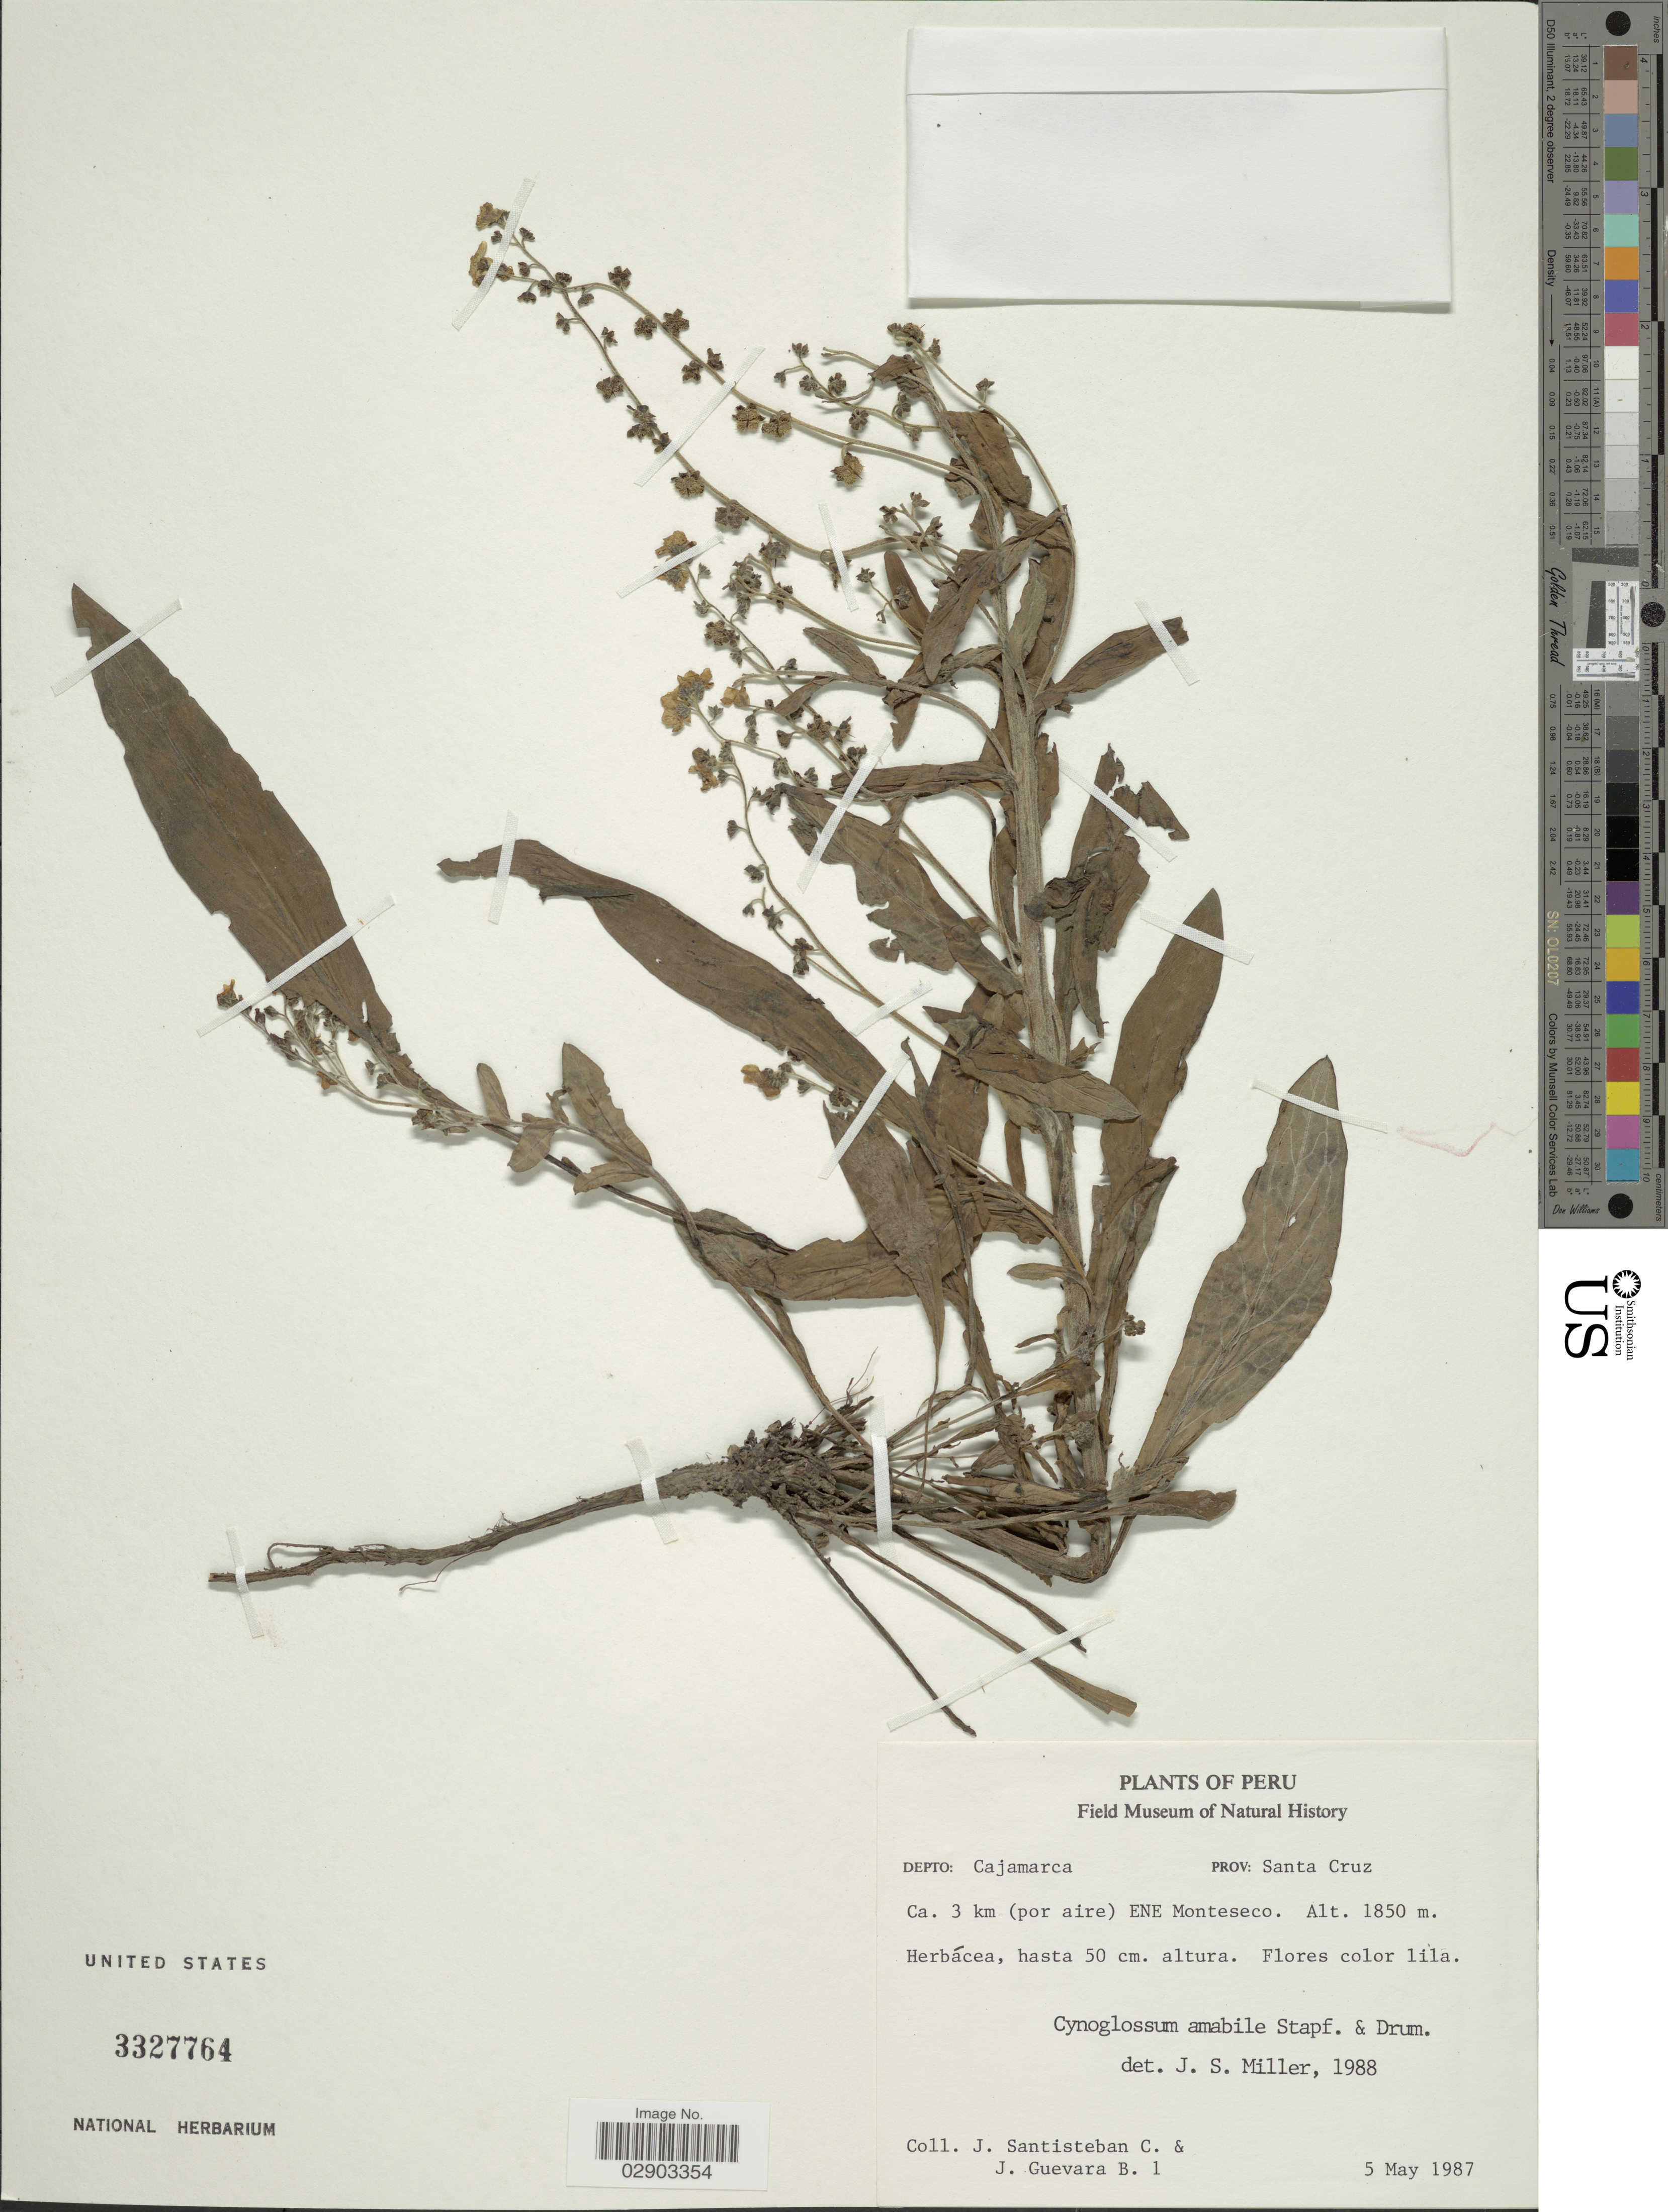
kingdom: Plantae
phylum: Tracheophyta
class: Magnoliopsida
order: Boraginales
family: Boraginaceae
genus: Cynoglossum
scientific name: Cynoglossum amabile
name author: Stapf & J.R. Drumm.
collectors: J. Santisteban C. & J. Guevara B.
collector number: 1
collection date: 1987-05-05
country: Peru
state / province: Cajamarca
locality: Depto: Cajamarca, Prov: Santa Cruz. Ca. 3 km (por aire) ENE Monteseco.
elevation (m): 1850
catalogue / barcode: US 3327764